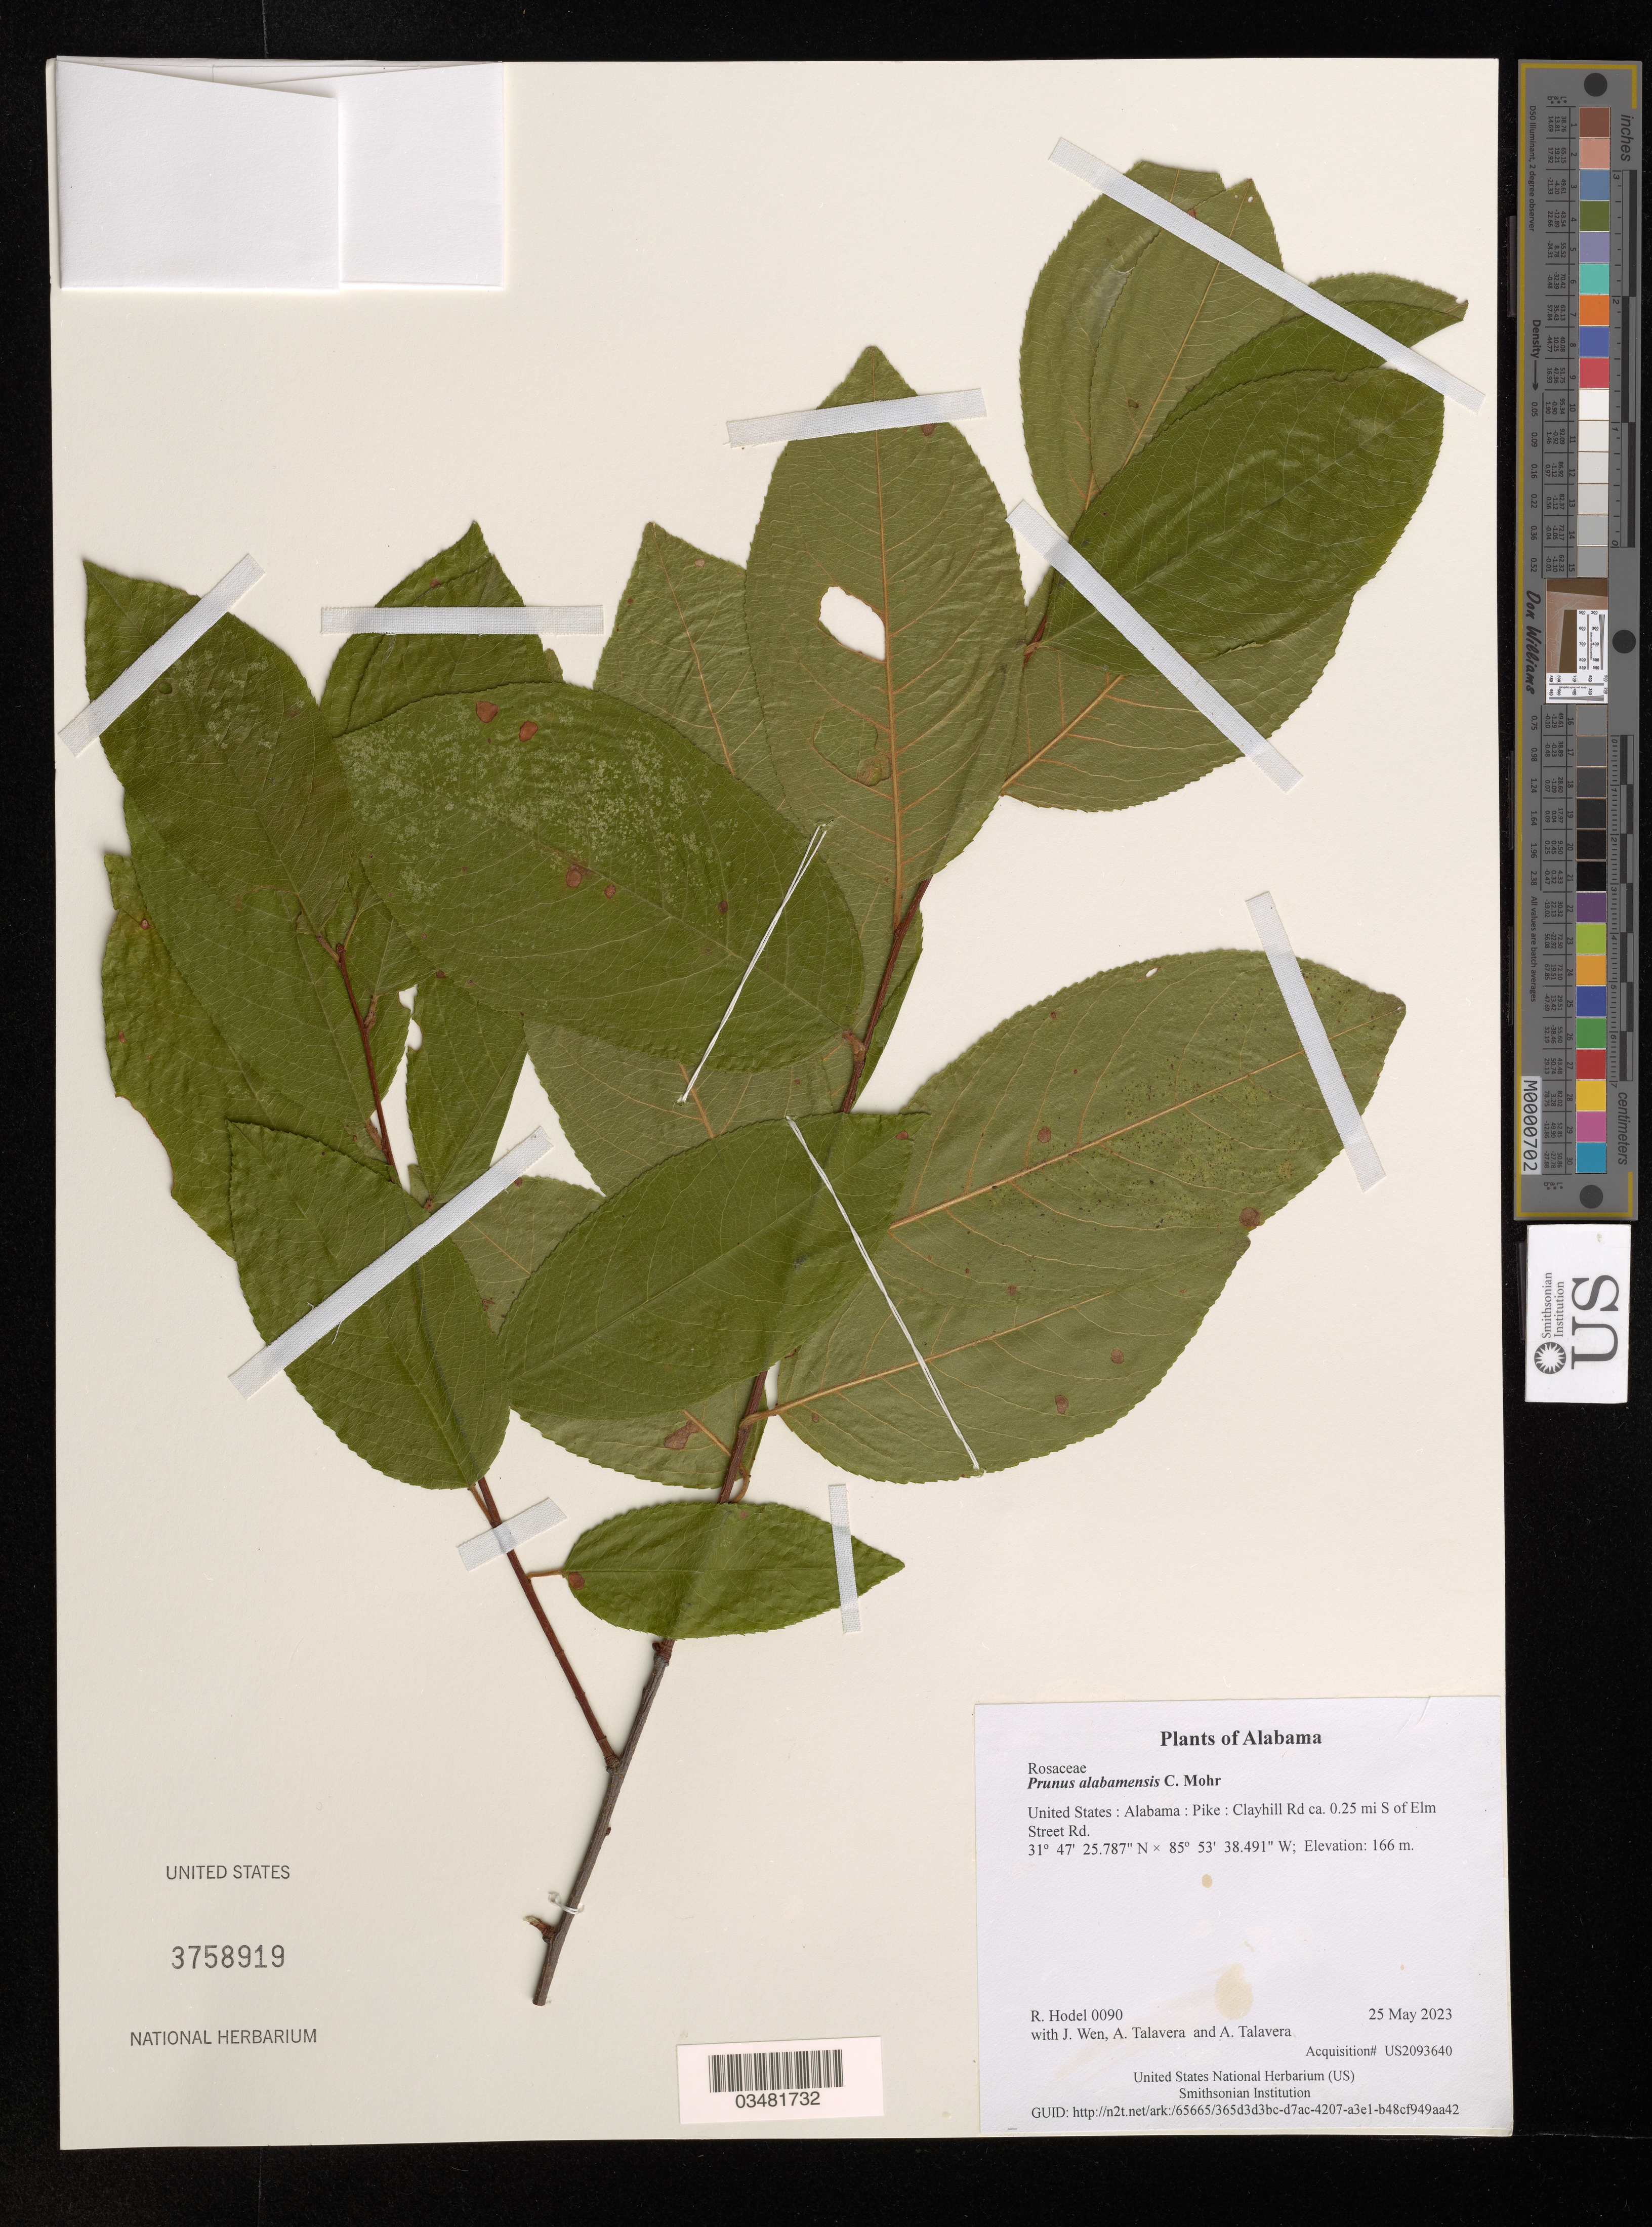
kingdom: Plantae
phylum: Tracheophyta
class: Magnoliopsida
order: Rosales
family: Rosaceae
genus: Prunus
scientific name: Prunus alabamensis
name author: C. Mohr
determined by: Hodel, Richard G. J.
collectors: R. Hodel, J. Wen, A. Talavera & A. Talavera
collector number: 0090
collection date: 2023-05-25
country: United States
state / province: Alabama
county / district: Pike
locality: Clayhill Rd ca. 0.25 mi S of Elm Street Rd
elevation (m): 166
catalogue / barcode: US 3758919